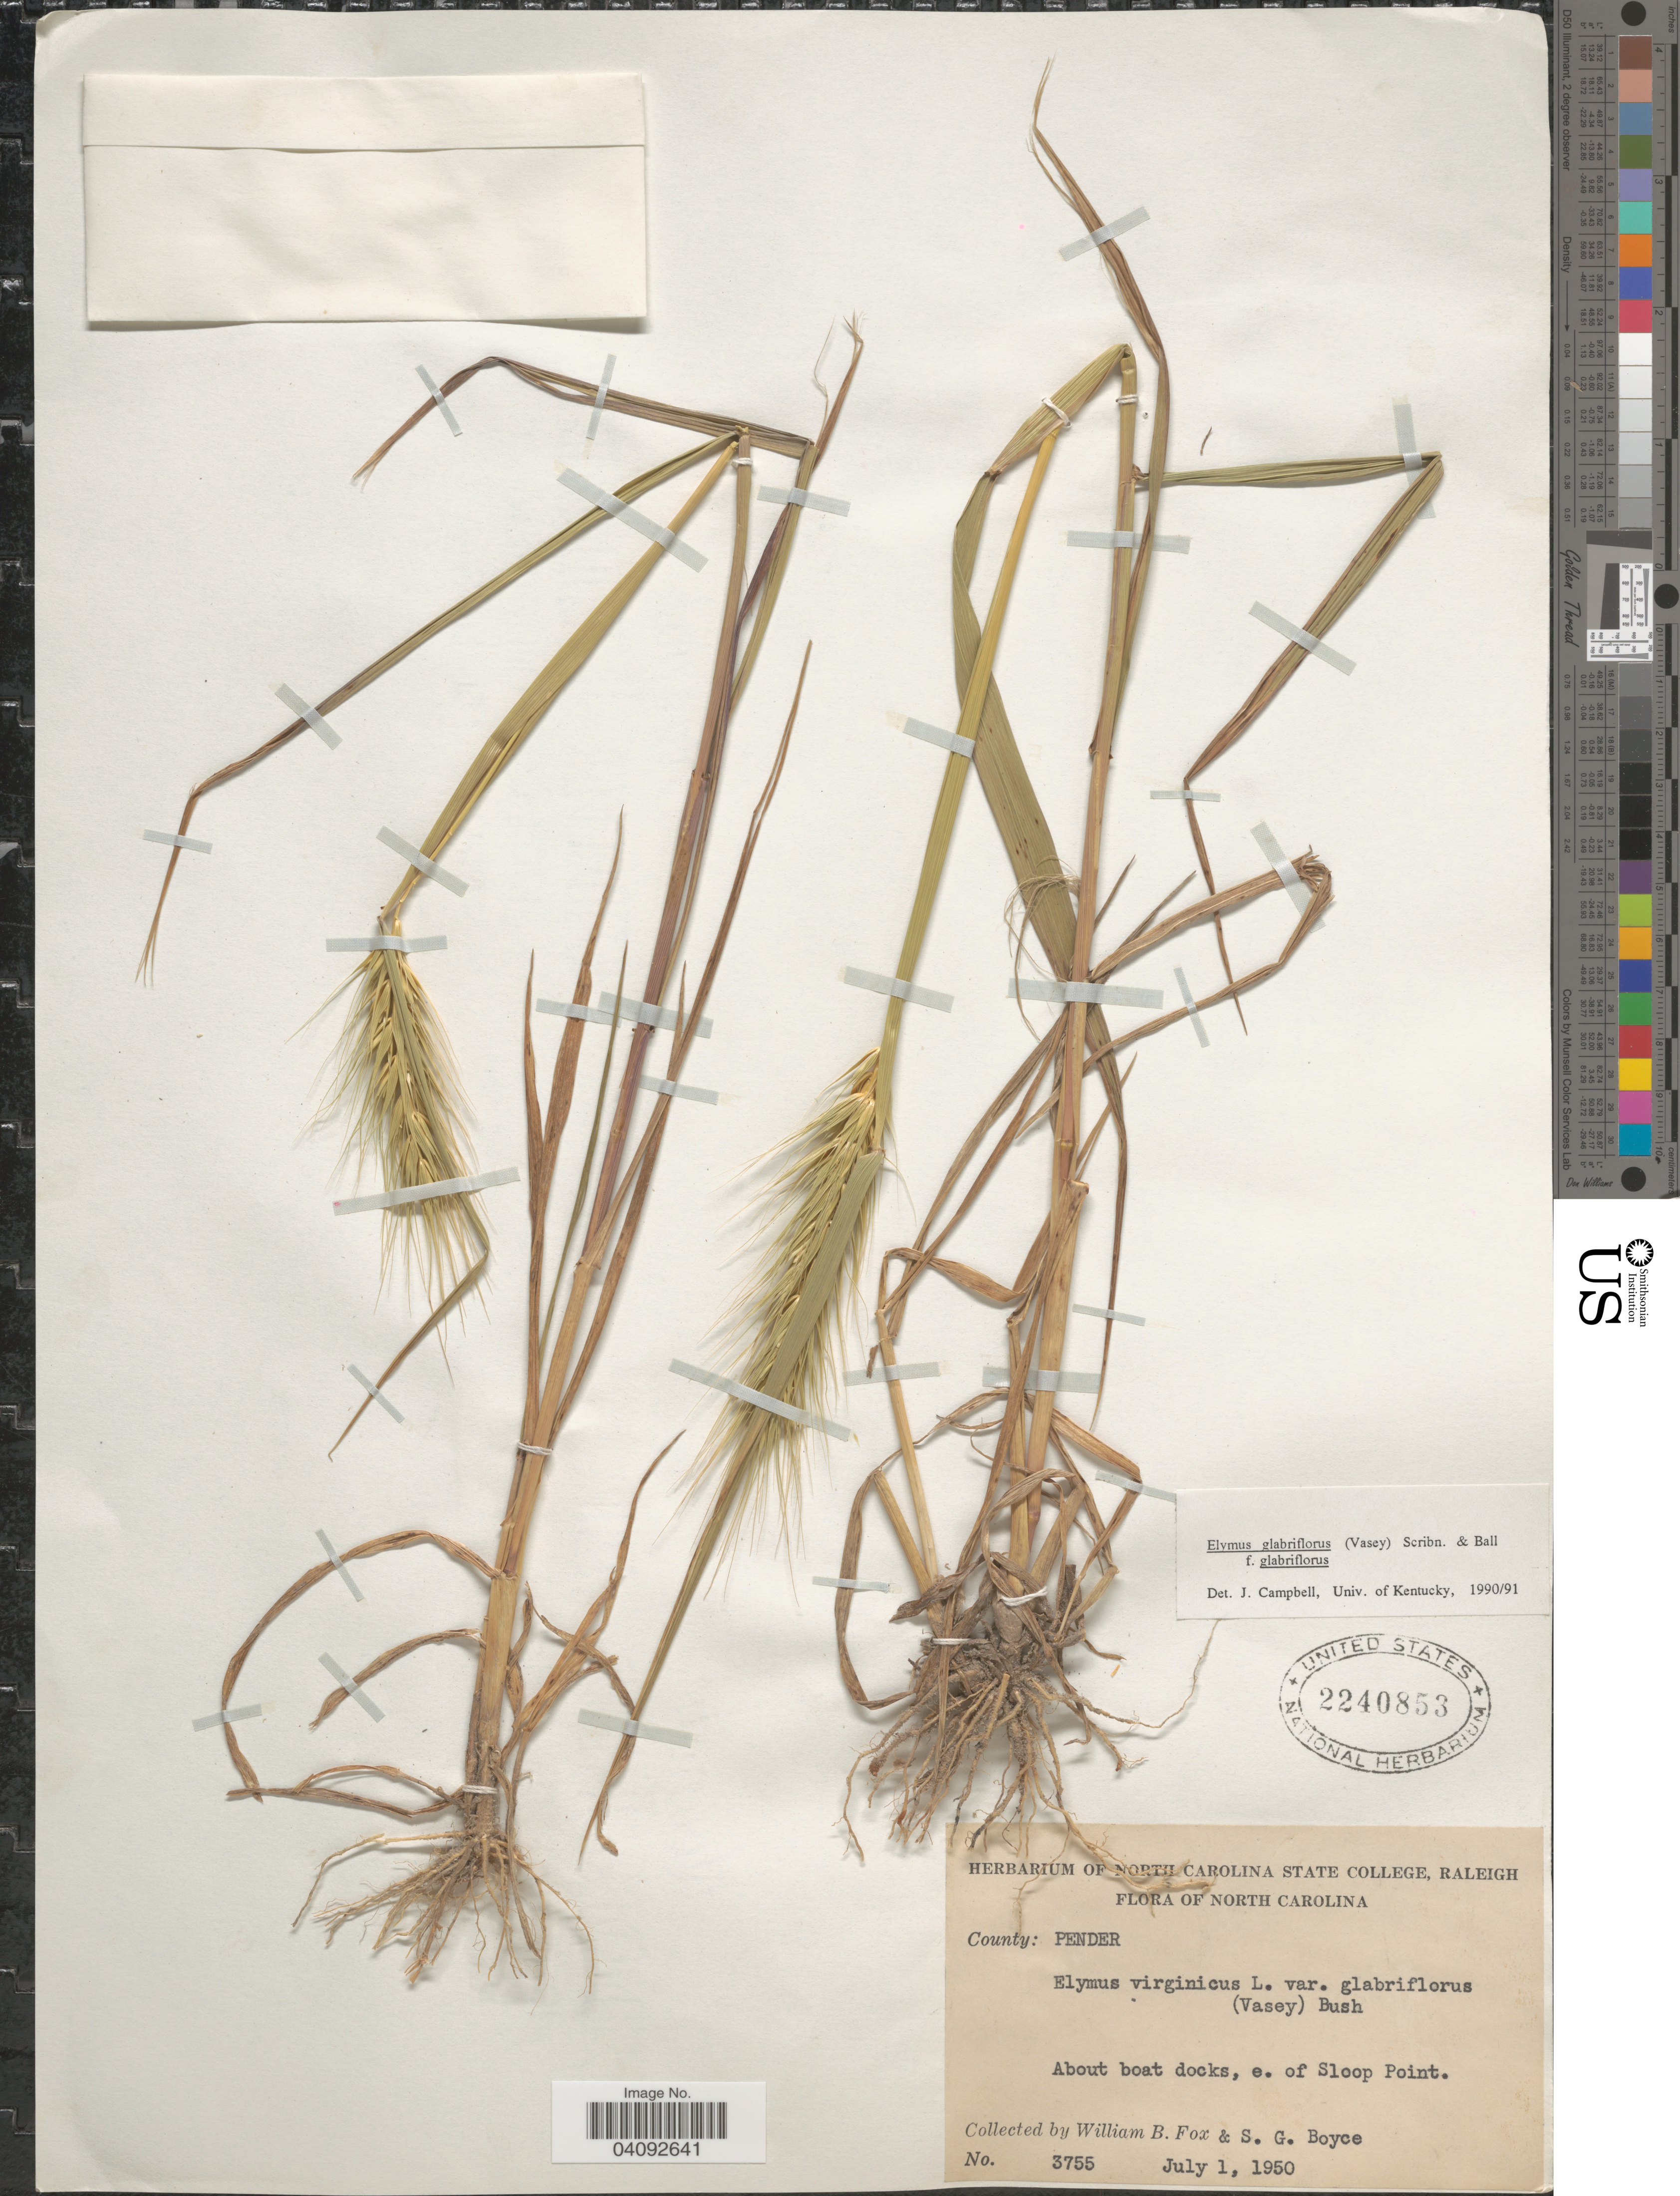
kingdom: Plantae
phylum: Tracheophyta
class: Liliopsida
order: Poales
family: Poaceae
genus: Elymus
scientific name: Elymus glabriflorus var. glabriflorus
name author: (Vasey ex L.H. Dewey) Scribn. & C.R. Ball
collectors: W. B. Fox & S. Boyce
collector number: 3755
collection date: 1950-07-01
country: United States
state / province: North Carolina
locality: About boat docks, e. of Sloop Point.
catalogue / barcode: US 2240853